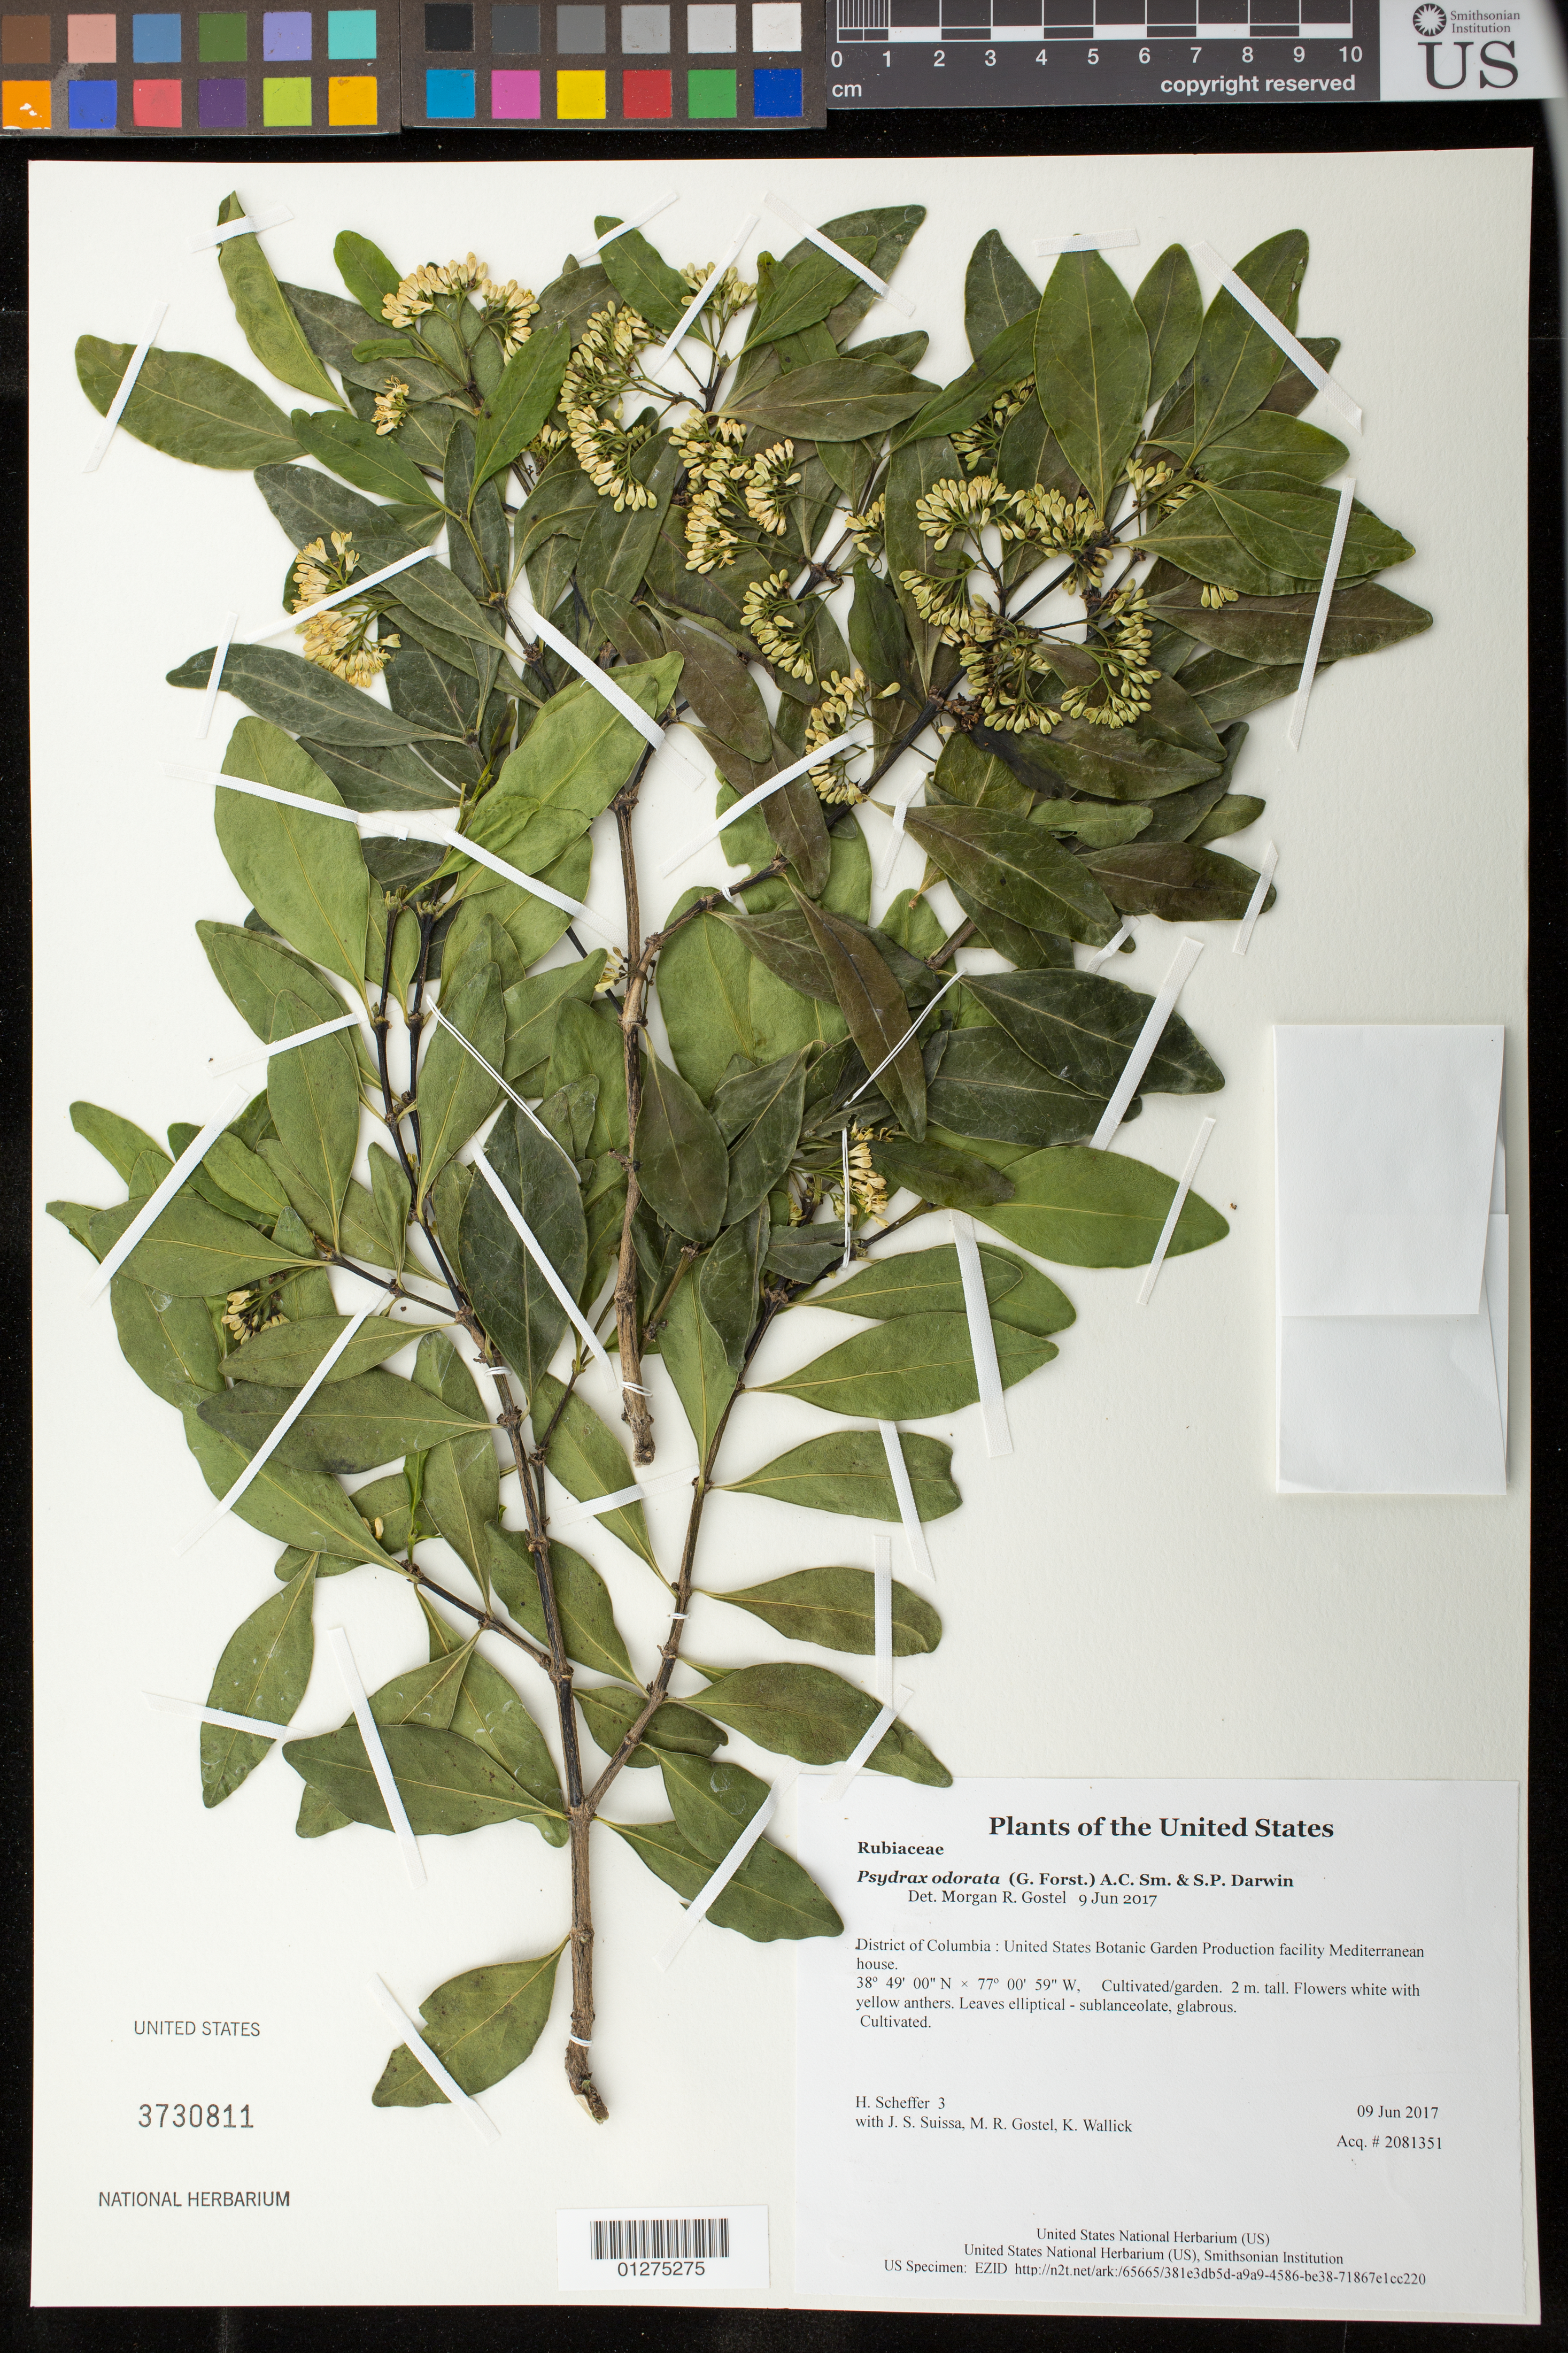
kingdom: Plantae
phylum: Tracheophyta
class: Magnoliopsida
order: Gentianales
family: Rubiaceae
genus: Psydrax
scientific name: Psydrax odorata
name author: (G. Forst.) A.C. Sm. & S.P. Darwin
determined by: Gostel, M. R.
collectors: H. Scheffer, J. S. Suissa, M. R. Gostel & K. Wallick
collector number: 3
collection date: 2017-06-09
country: United States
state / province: District of Columbia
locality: United States Botanic Garden Production facility Mediterranean house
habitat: Cultivated/garden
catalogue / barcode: US 3730811